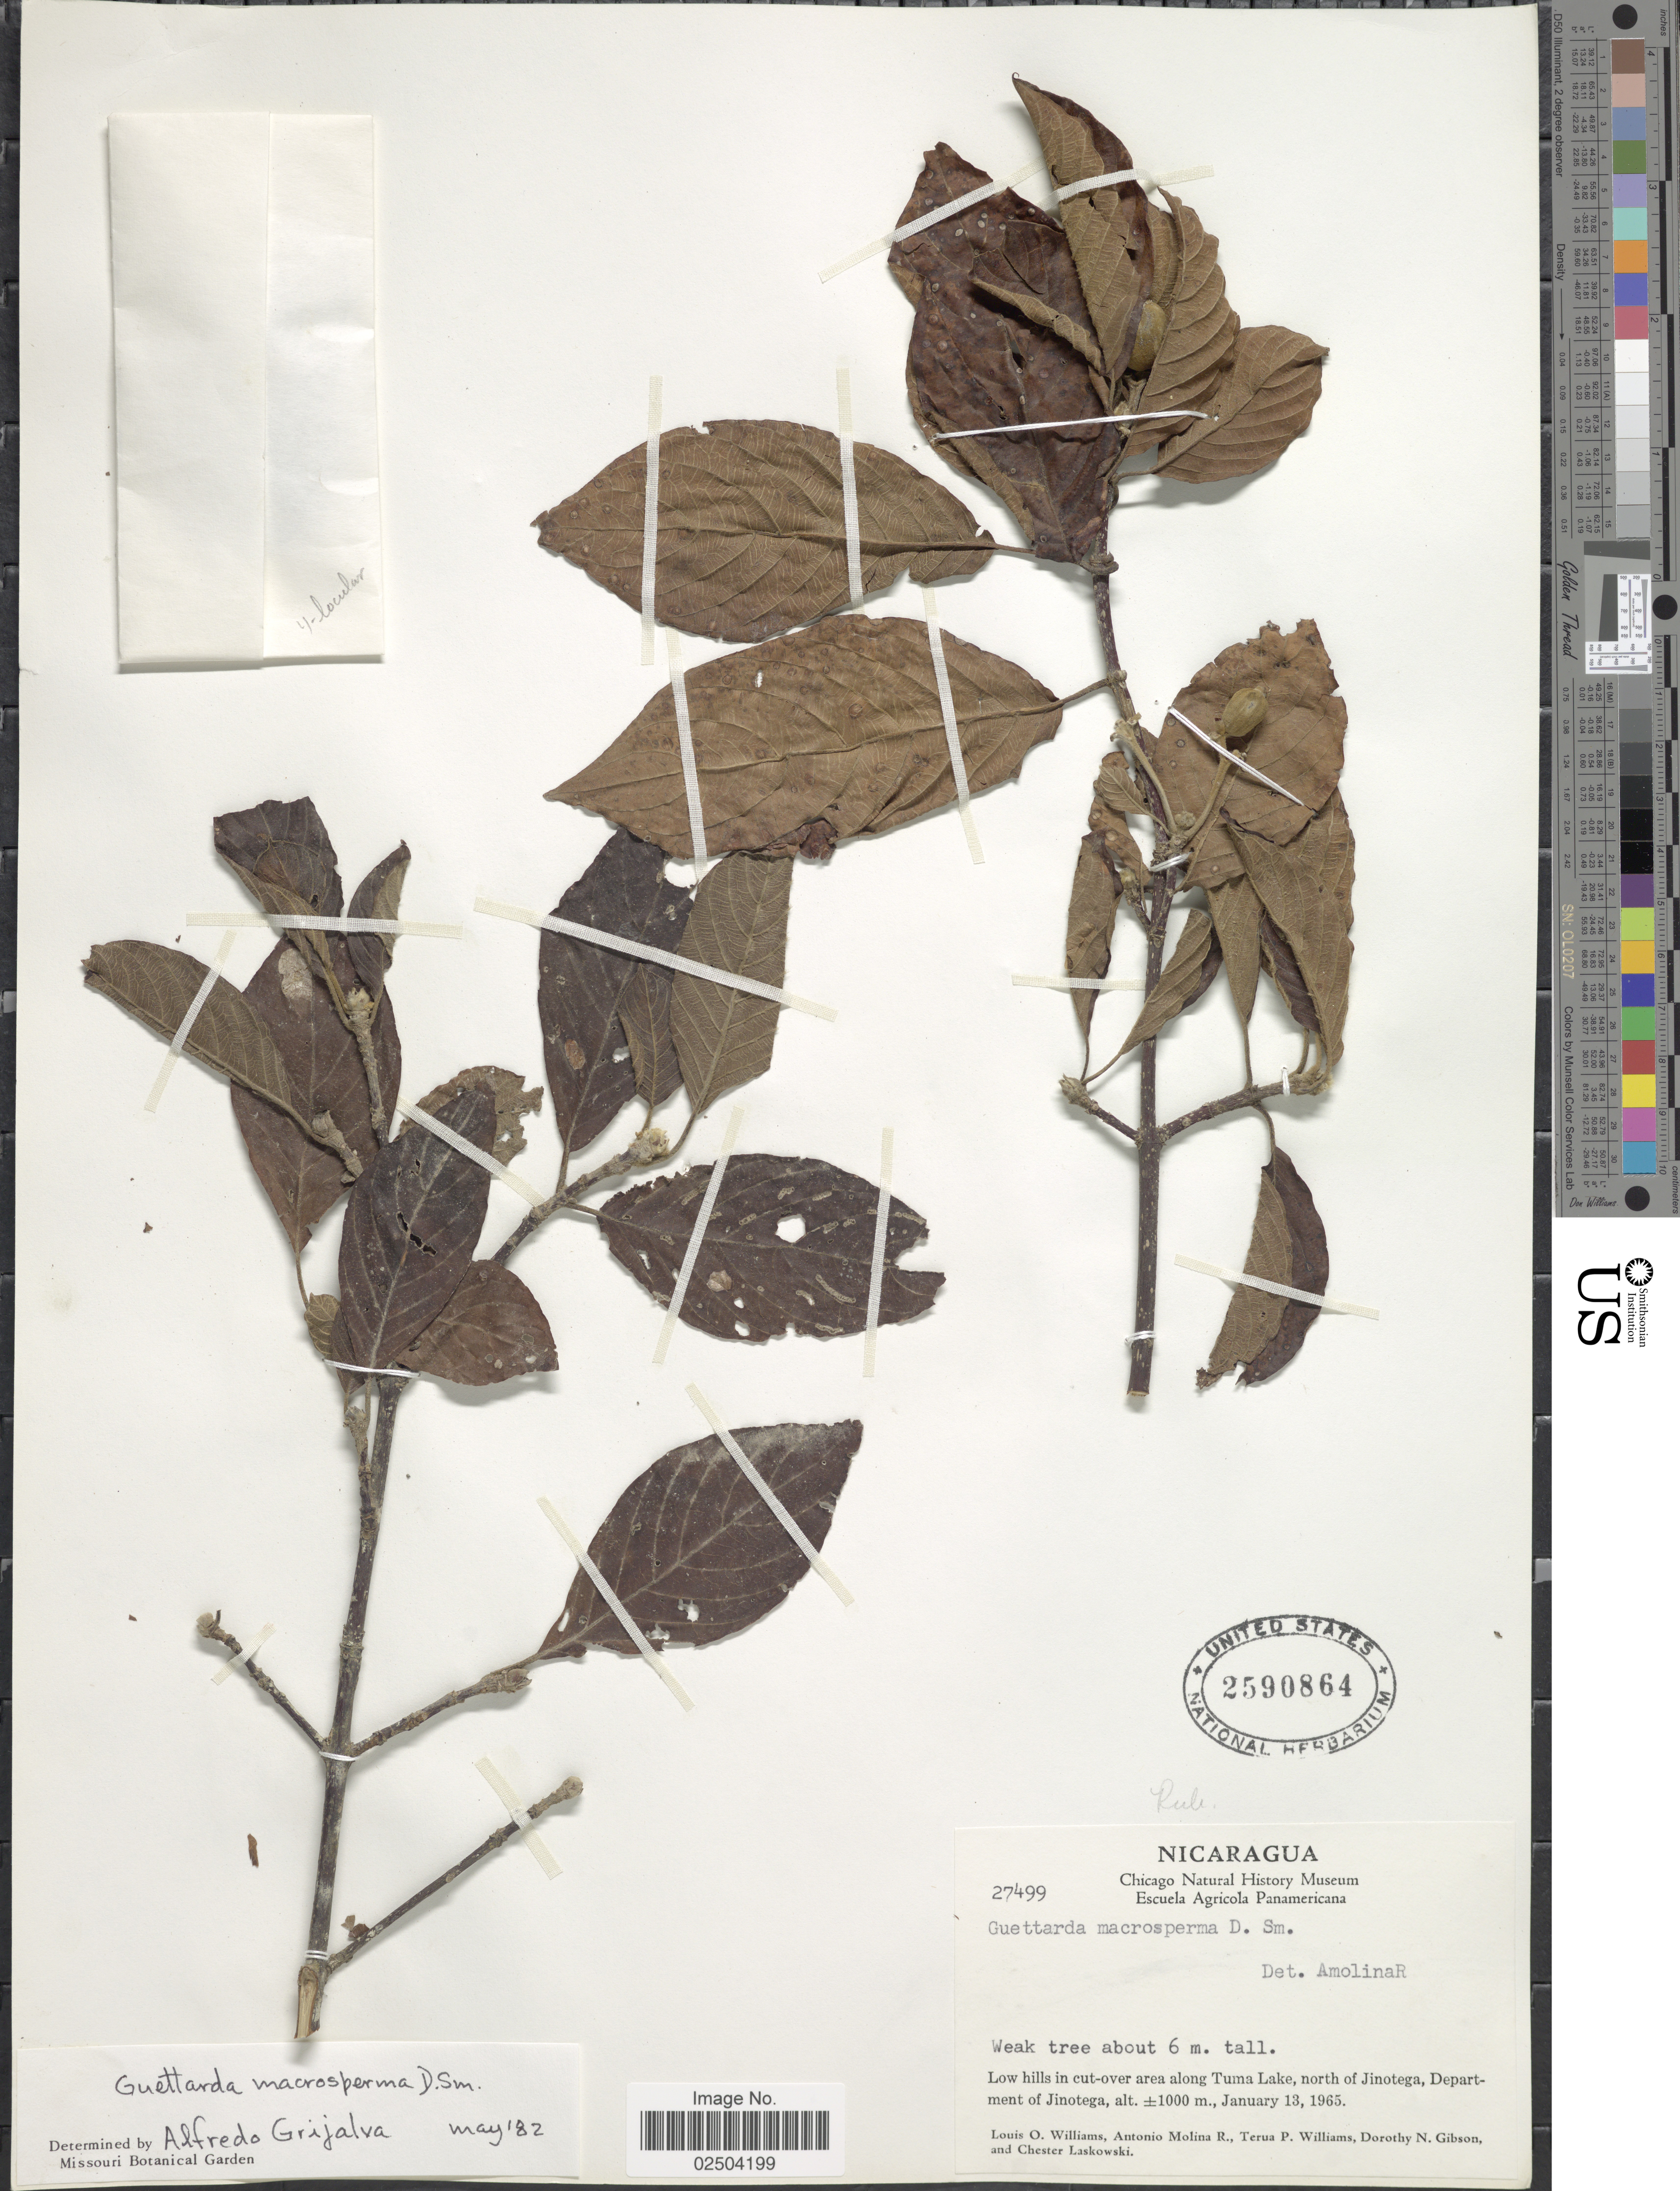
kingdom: Plantae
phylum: Tracheophyta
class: Magnoliopsida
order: Gentianales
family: Rubiaceae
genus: Guettarda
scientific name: Guettarda macrosperma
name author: Donn. Sm.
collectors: L. O. Williams, A. Molina R., T. Williams, D. N. Gibson & C. Laskowski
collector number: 27499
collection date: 1965-01-13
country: Nicaragua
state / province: Jinotega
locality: Low hills in cut-over area along Tuma Lake, north of Jinotega, Department of Jinotega.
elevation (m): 1000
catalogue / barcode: US 2590864